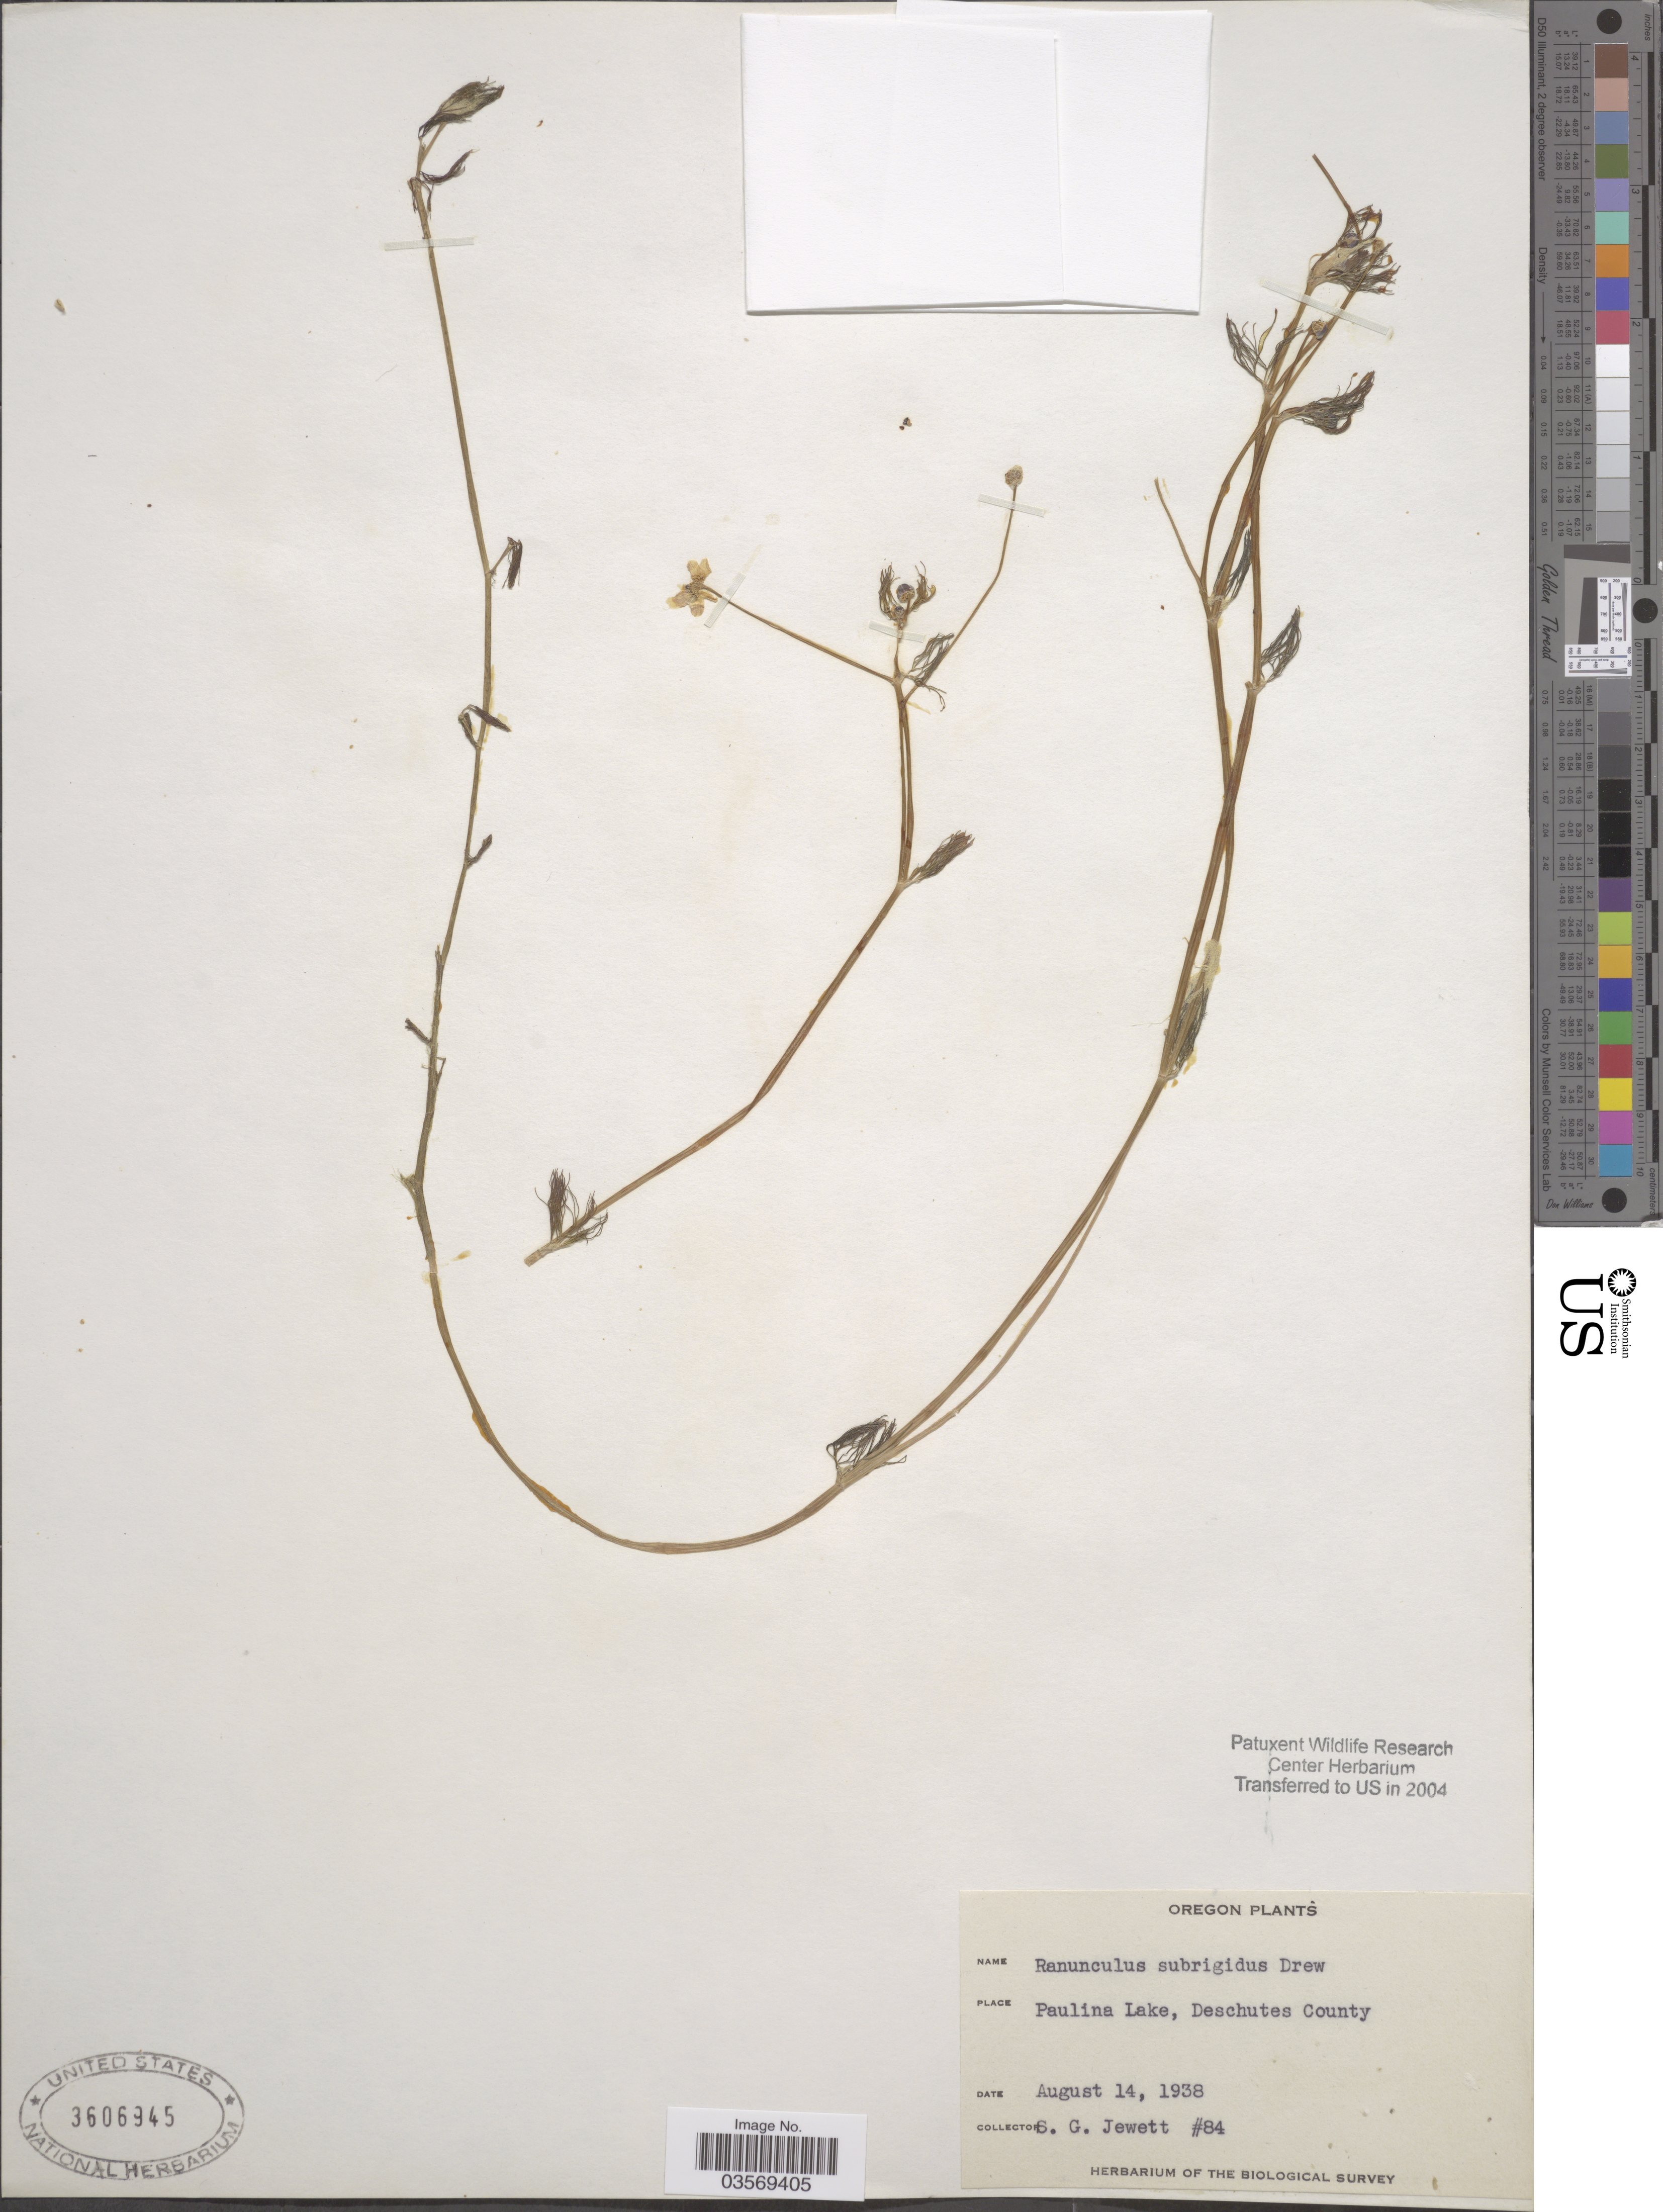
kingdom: Plantae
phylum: Tracheophyta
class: Magnoliopsida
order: Ranunculales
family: Ranunculaceae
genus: Ranunculus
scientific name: Ranunculus subrigidus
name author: W.B. Drew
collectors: S. Jewett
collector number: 84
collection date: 1938-08-14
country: United States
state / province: Oregon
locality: Paulina Lake. Deschutes County.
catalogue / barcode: US 3606945